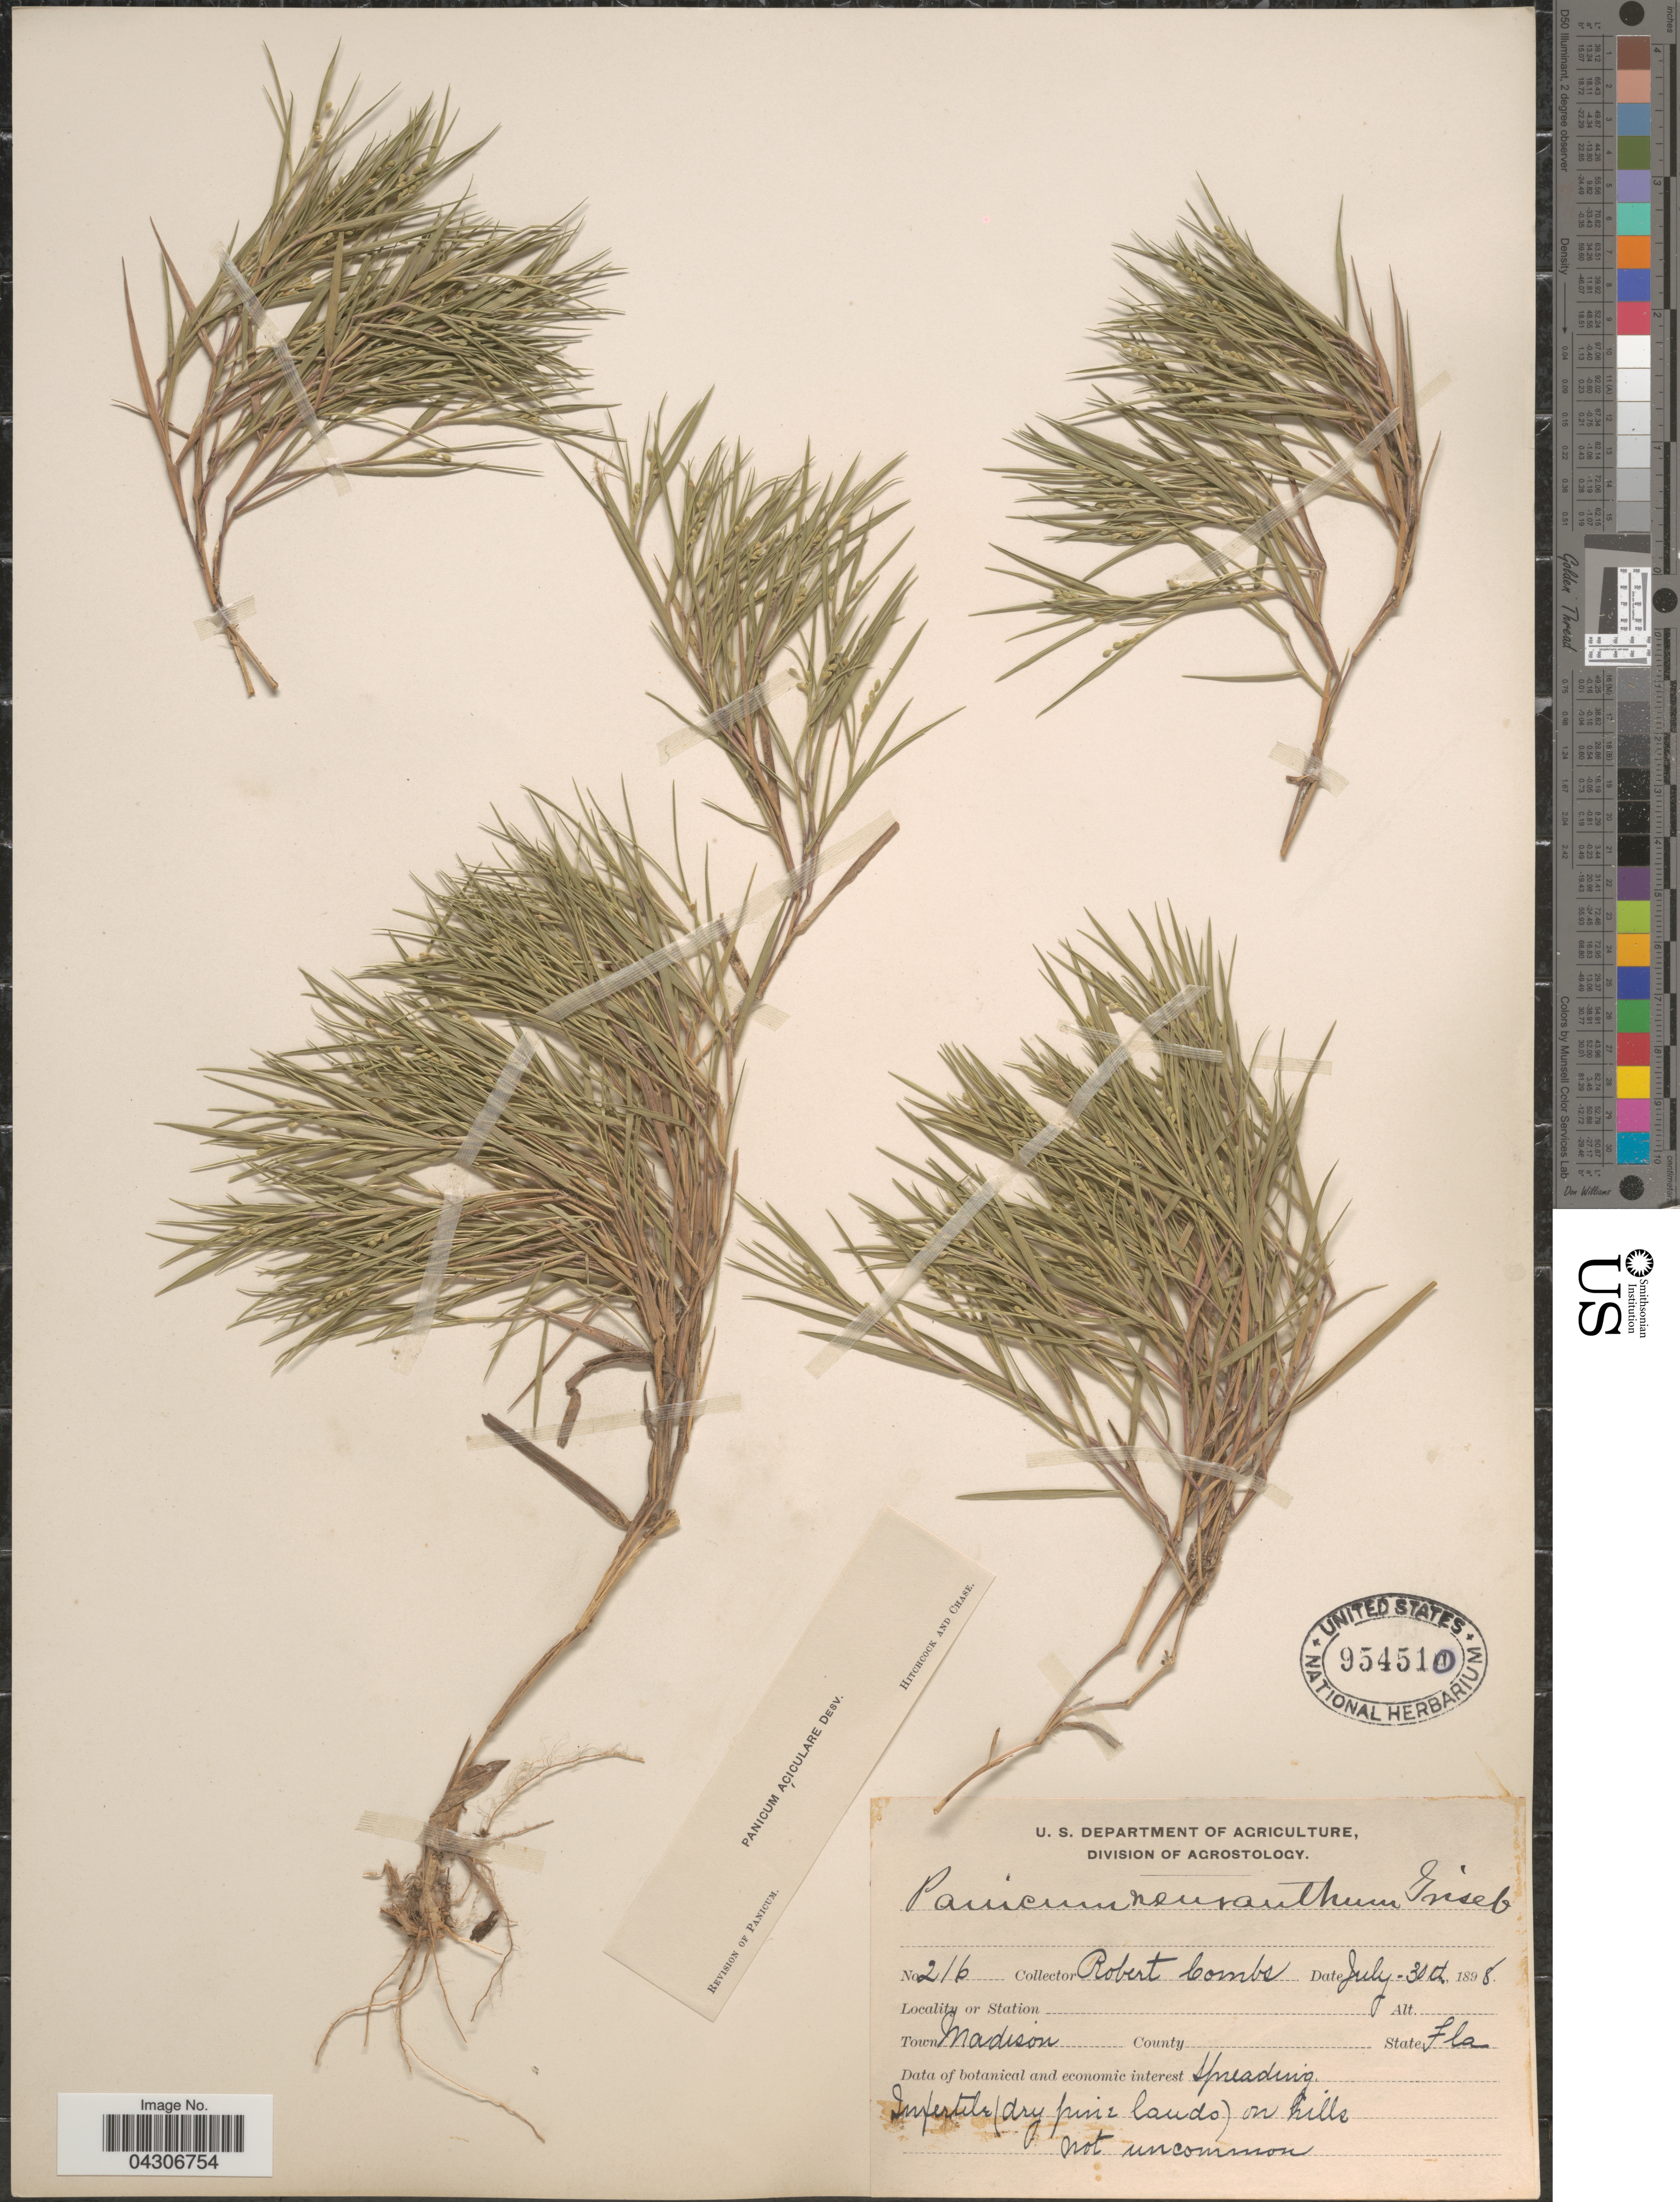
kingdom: Plantae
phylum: Tracheophyta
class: Liliopsida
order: Poales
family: Poaceae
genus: Dichanthelium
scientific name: Dichanthelium aciculare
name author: (Desv. ex Poir.) Gould & C.A. Clark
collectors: R. Combs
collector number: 216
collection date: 1898-07-30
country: United States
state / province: Florida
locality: Town Madison.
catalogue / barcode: US 954510